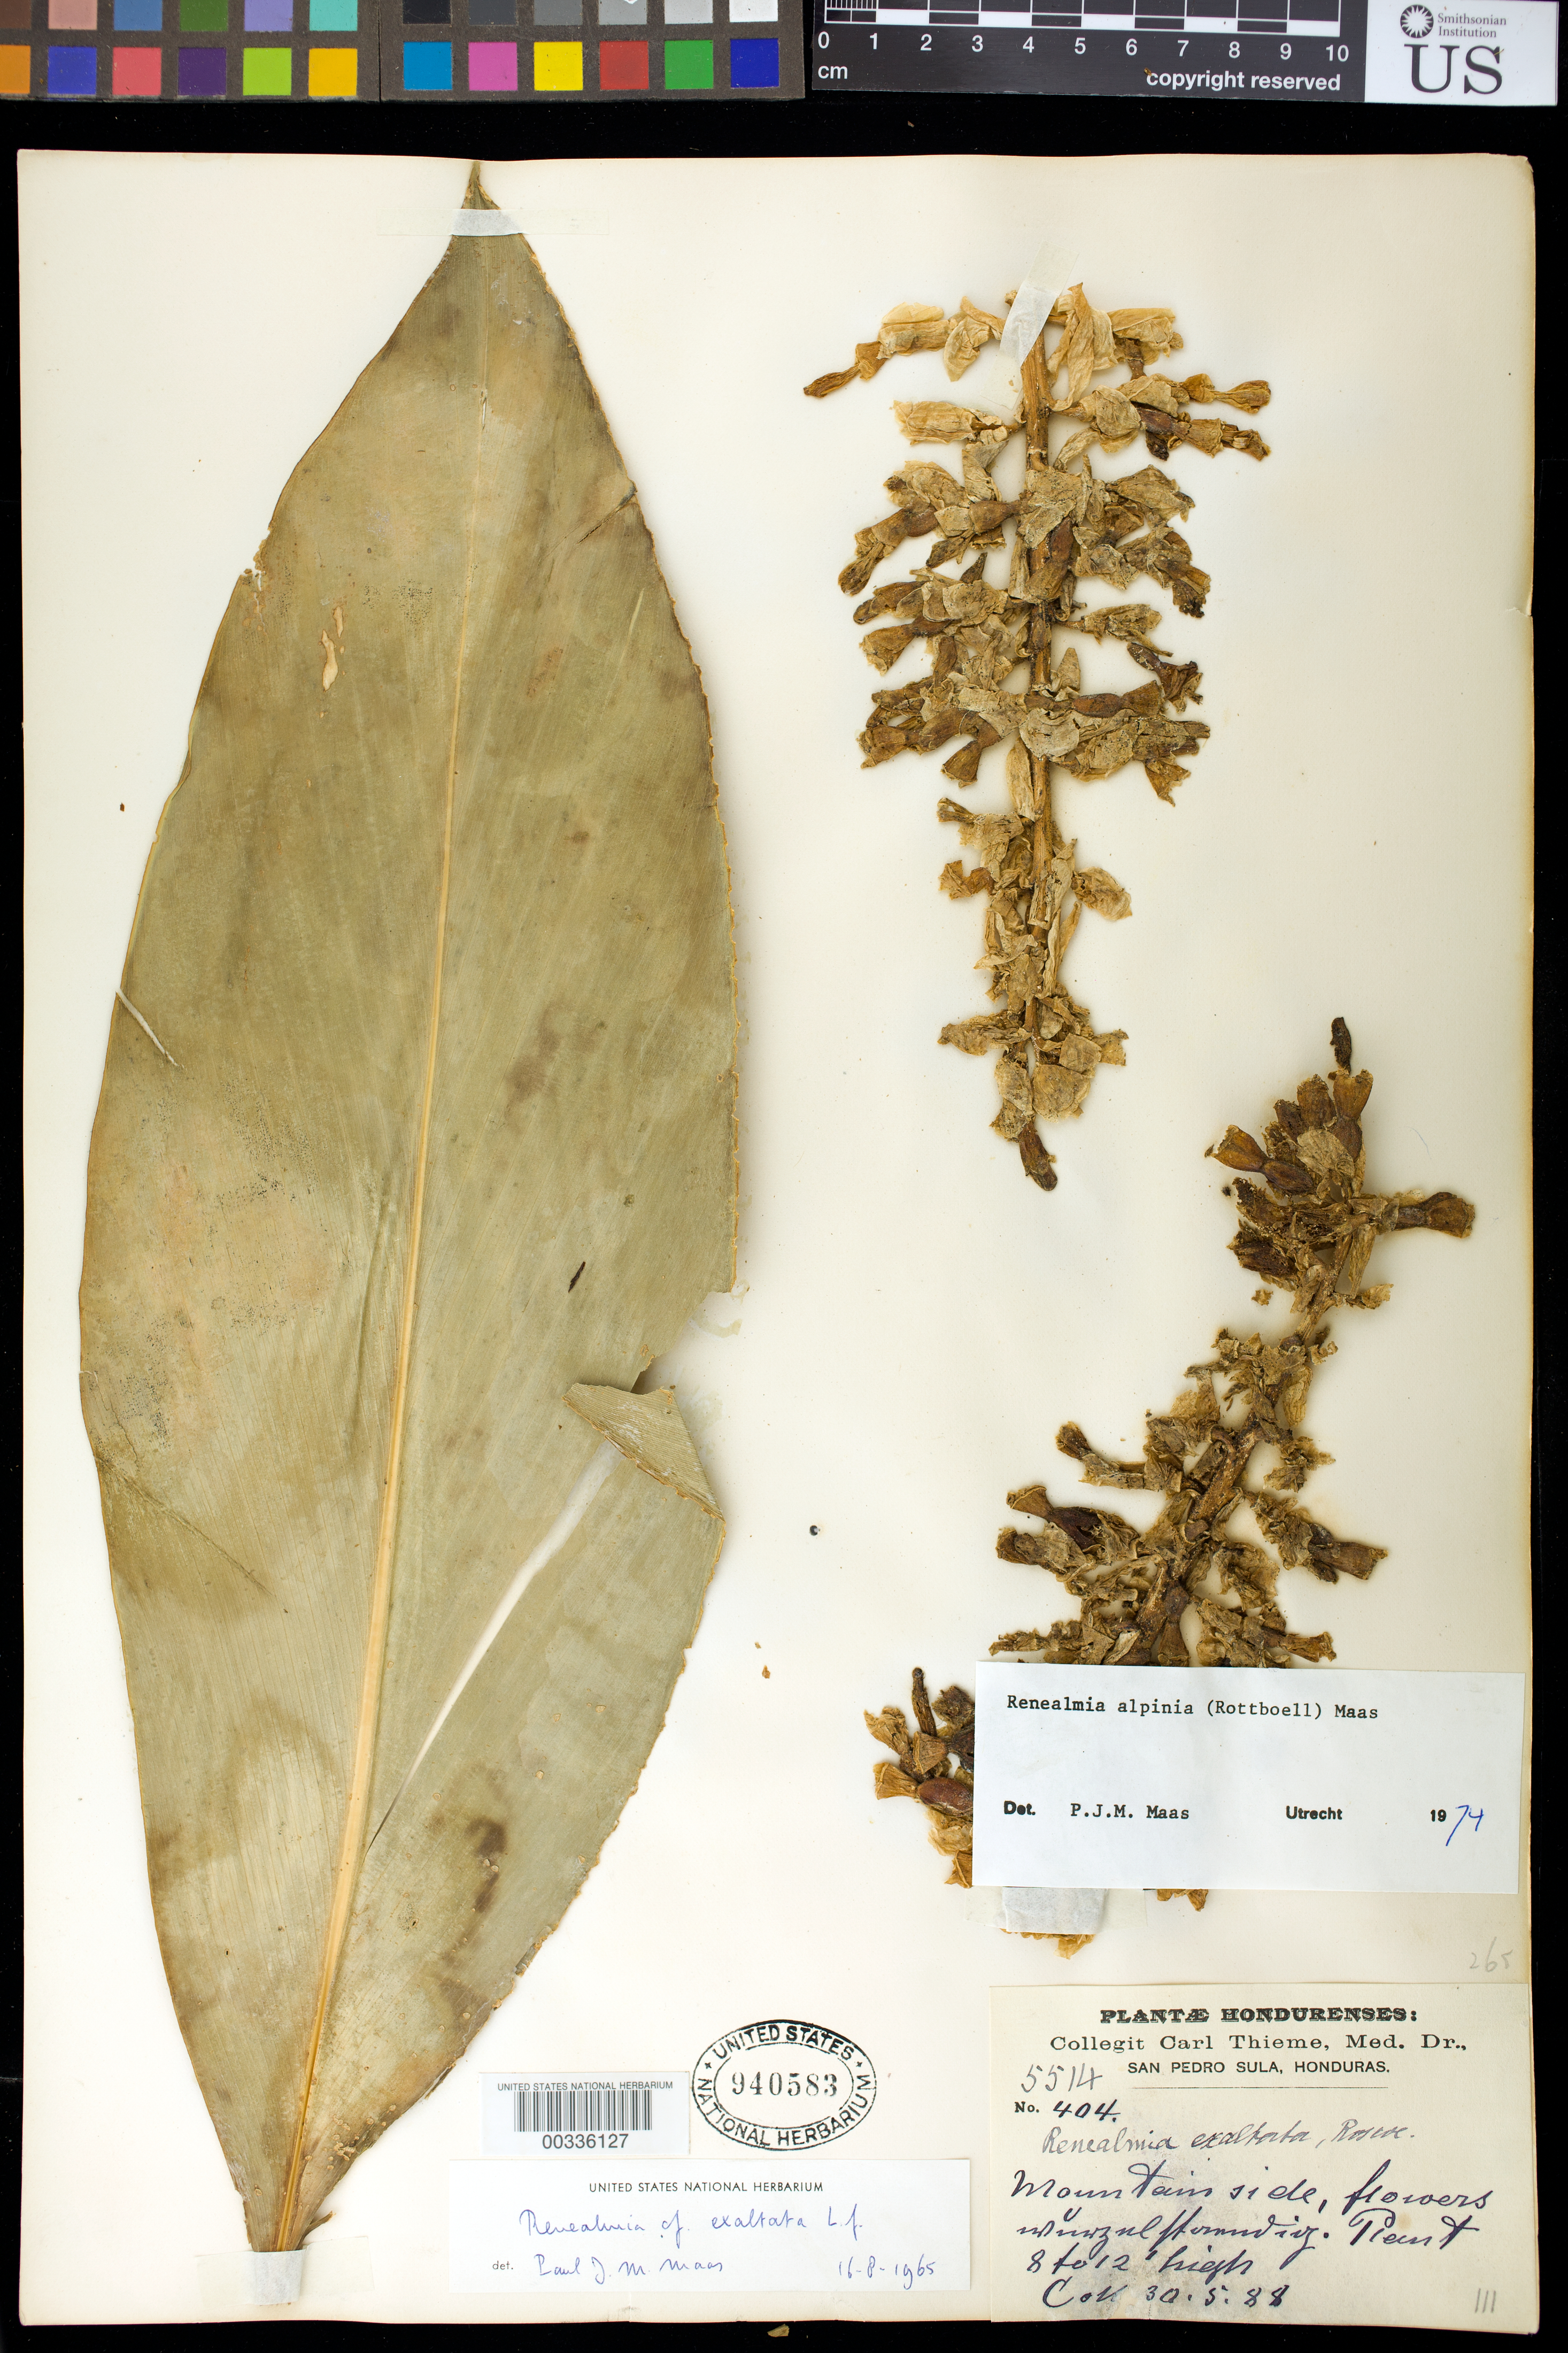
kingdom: Plantae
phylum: Tracheophyta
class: Liliopsida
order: Zingiberales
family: Zingiberaceae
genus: Renealmia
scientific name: Renealmia alpinia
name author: (Rottb.) Maas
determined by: Maas, Paul J. M.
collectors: C. Thieme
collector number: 404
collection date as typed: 30 May 1888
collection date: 1888-05-30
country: Honduras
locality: San Pedro Sula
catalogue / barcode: US 940583